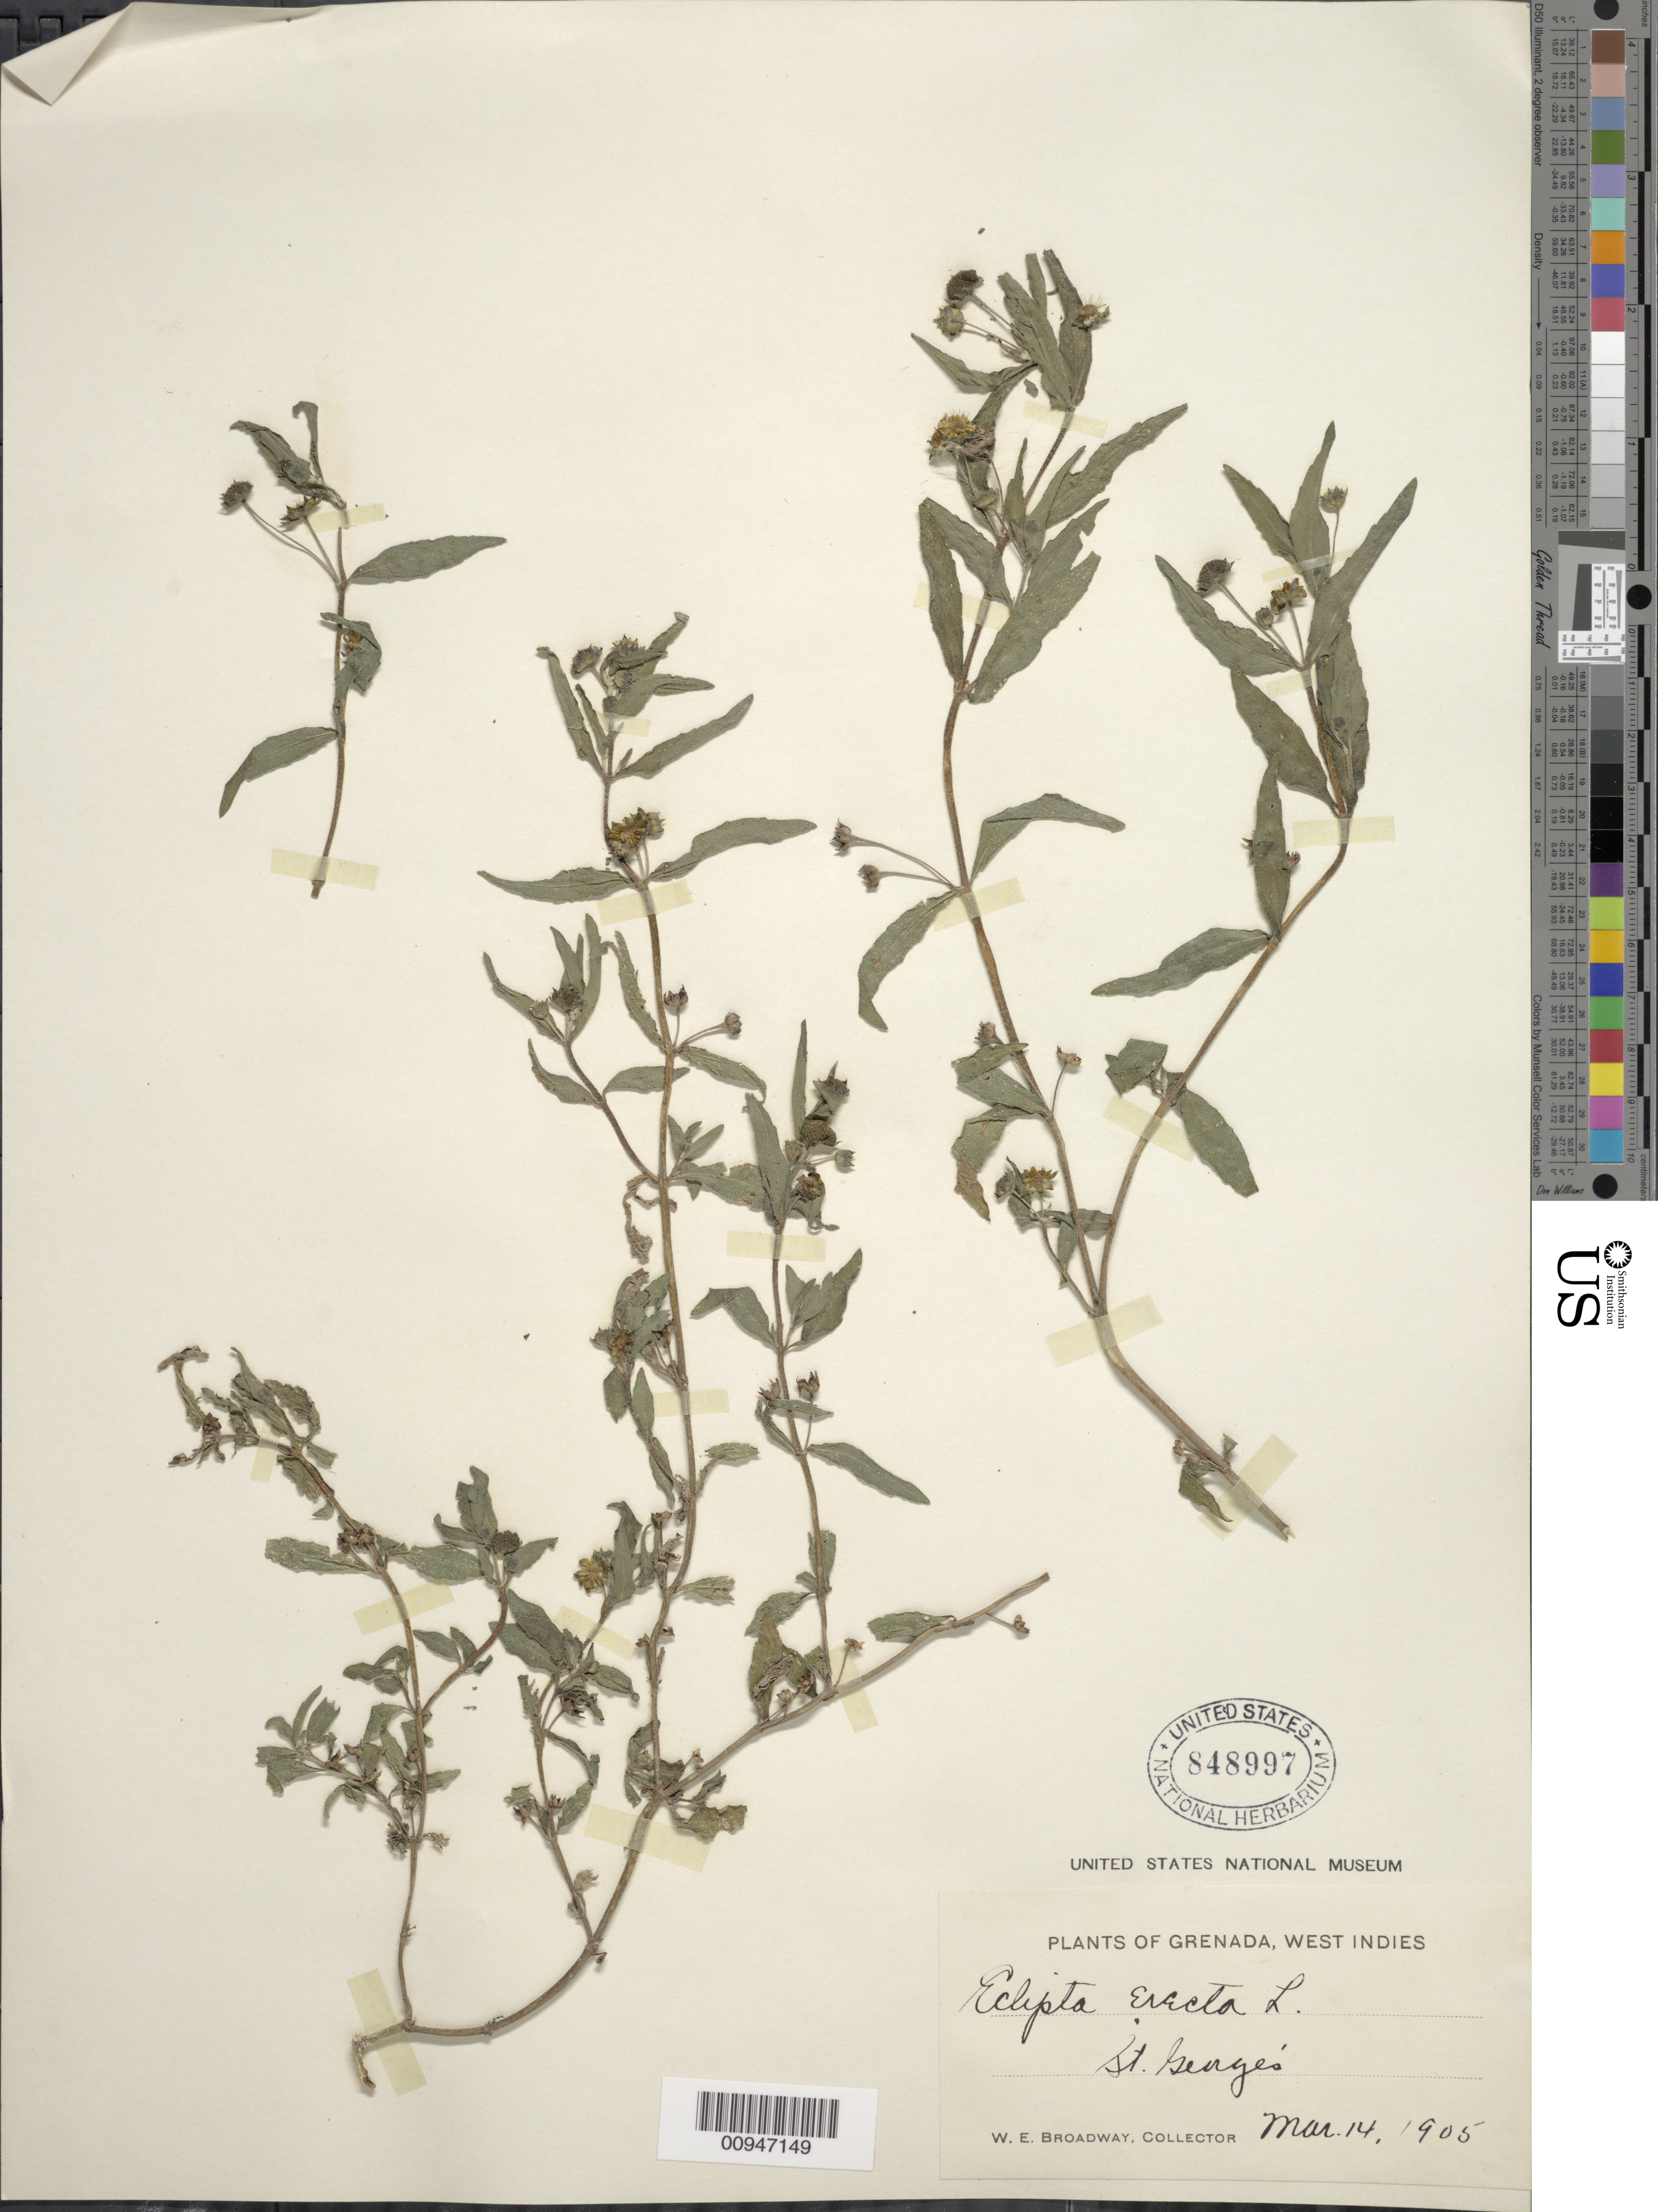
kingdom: Plantae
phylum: Tracheophyta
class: Magnoliopsida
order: Asterales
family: Asteraceae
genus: Eclipta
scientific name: Eclipta alba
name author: (L.) Hassk.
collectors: W. E. Broadway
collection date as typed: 14 Mar 1905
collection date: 1905-03-14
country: Grenada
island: Grenada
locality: St. George's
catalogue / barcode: US 848997